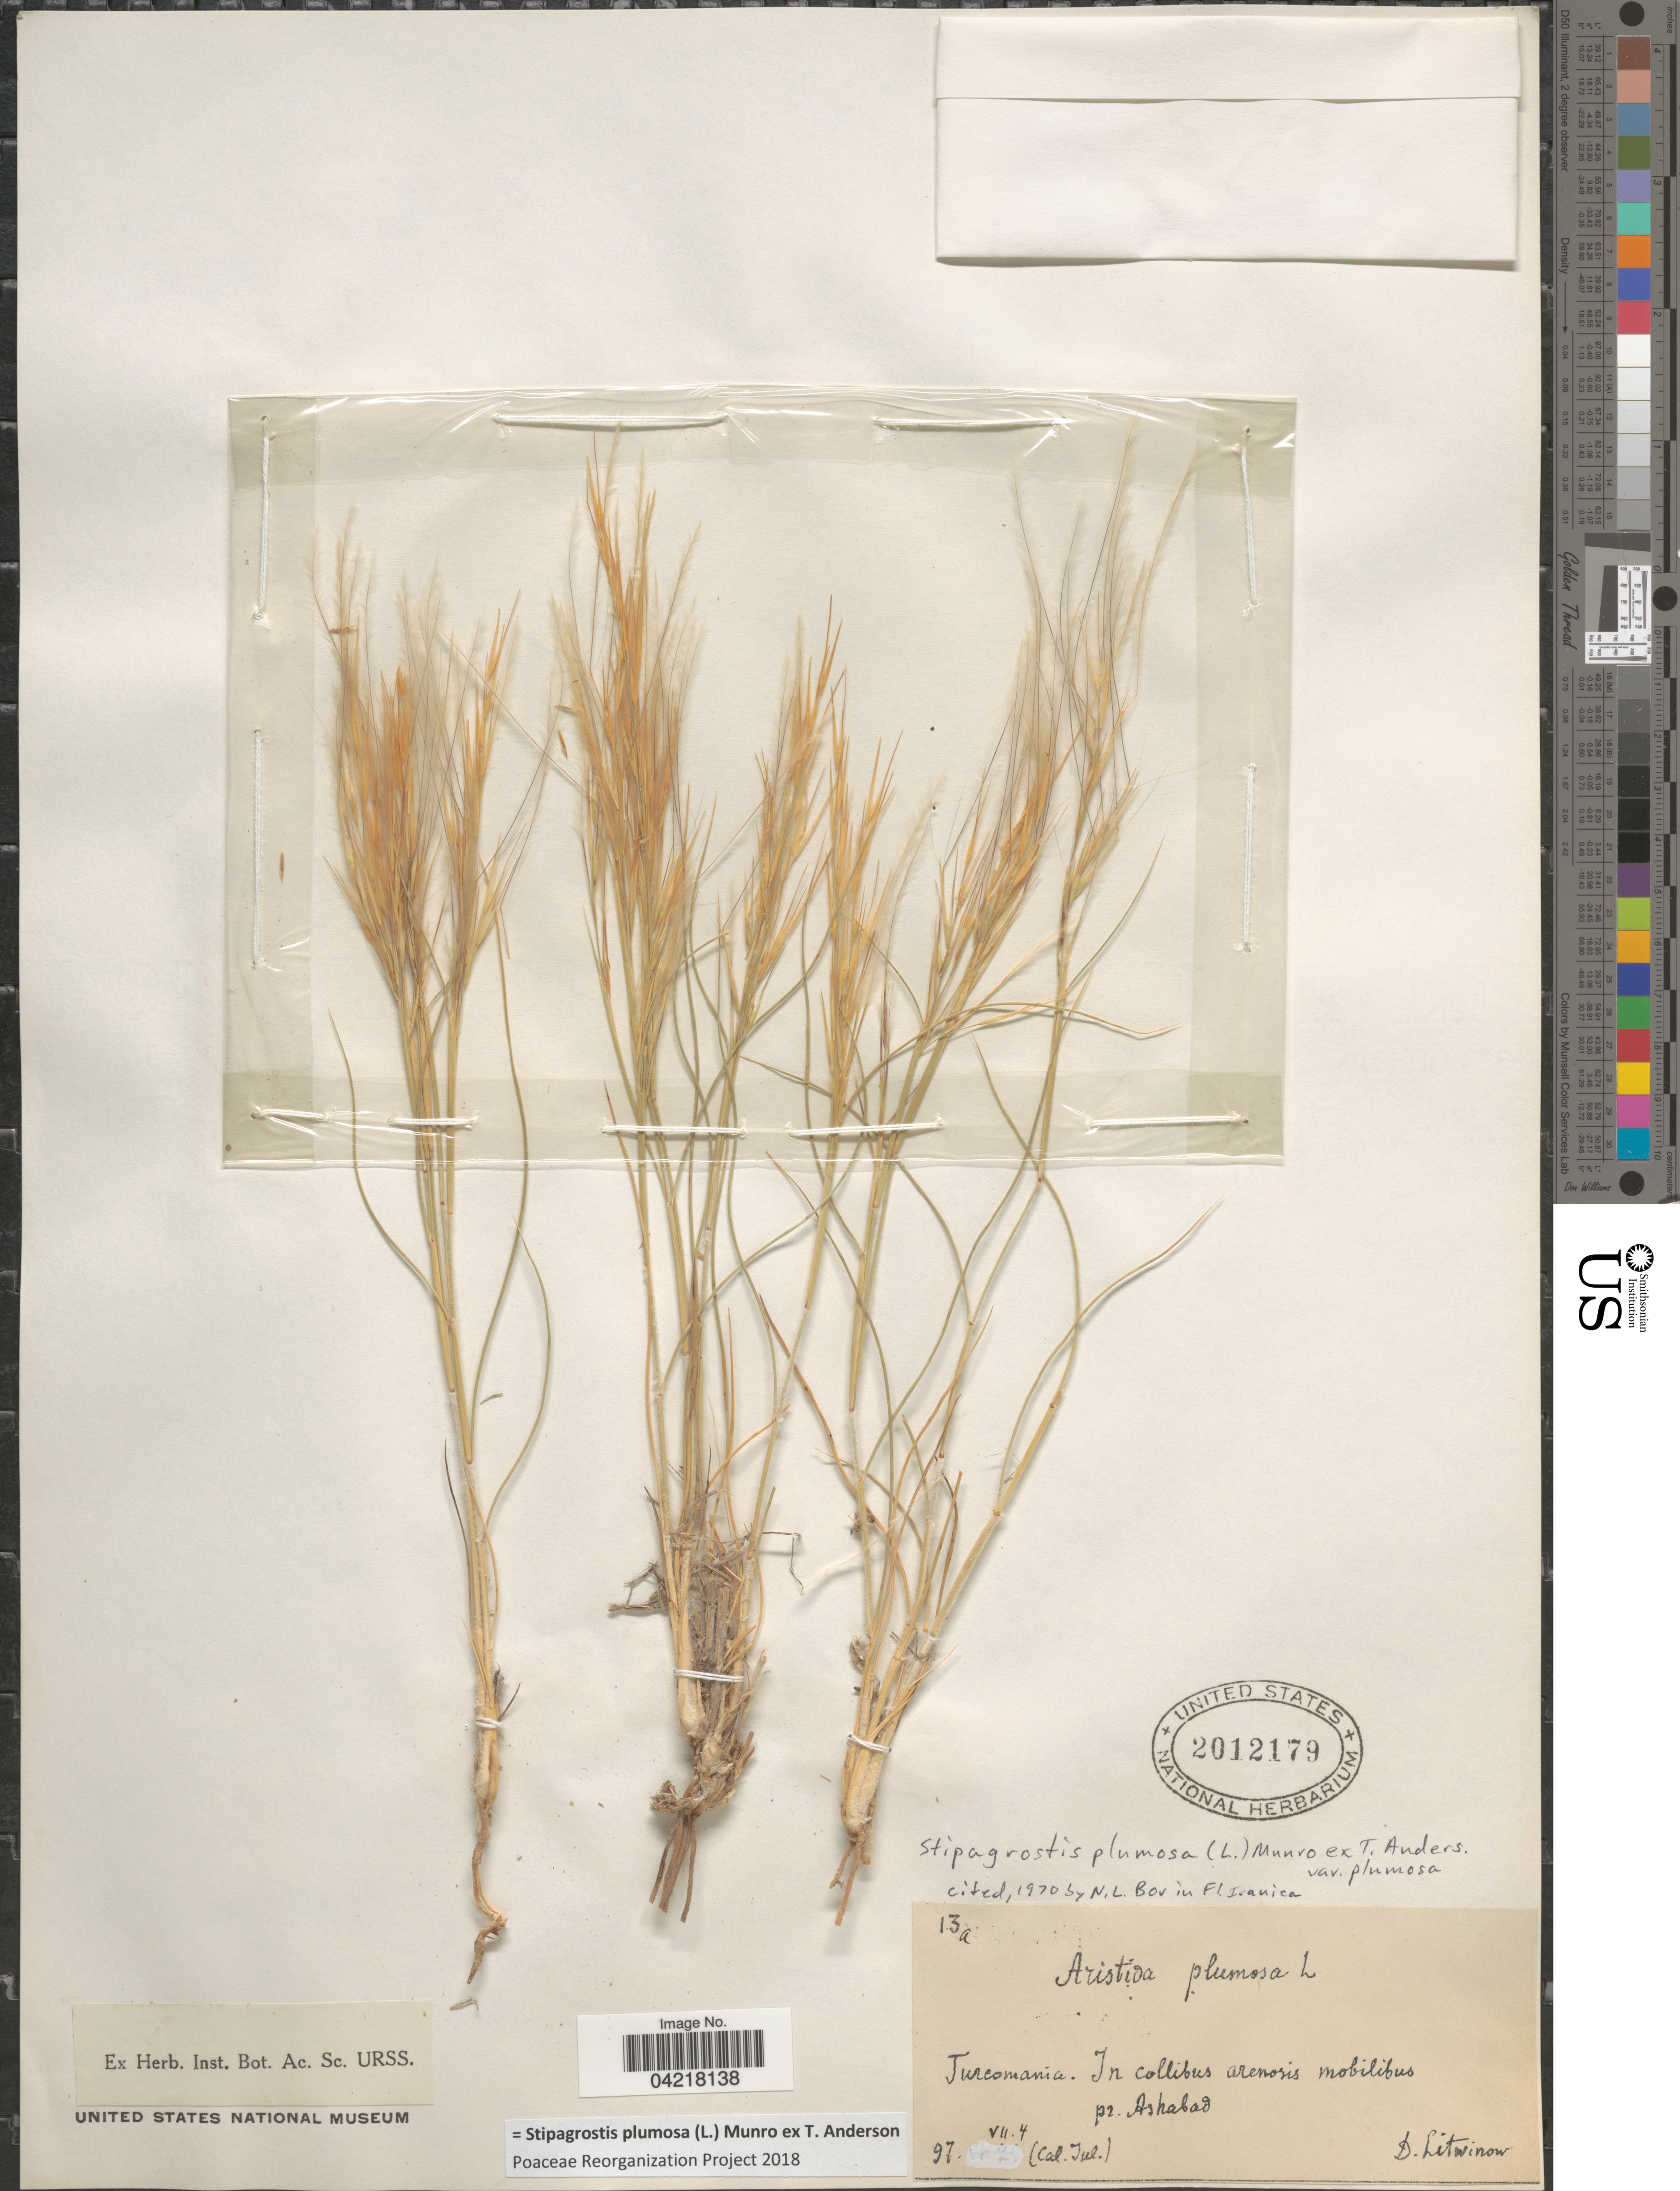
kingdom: Plantae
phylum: Tracheophyta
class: Liliopsida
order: Poales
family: Poaceae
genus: Stipagrostis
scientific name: Stipagrostis plumosa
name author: (L.) Munro ex T. Anderson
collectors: D. Litwinow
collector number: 13a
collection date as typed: Transcribed d/m/y: 4/7/97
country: Turkmenistan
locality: Turcomania. In collibus arenosis mobilibus pr. Ashabad.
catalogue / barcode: US 2012179